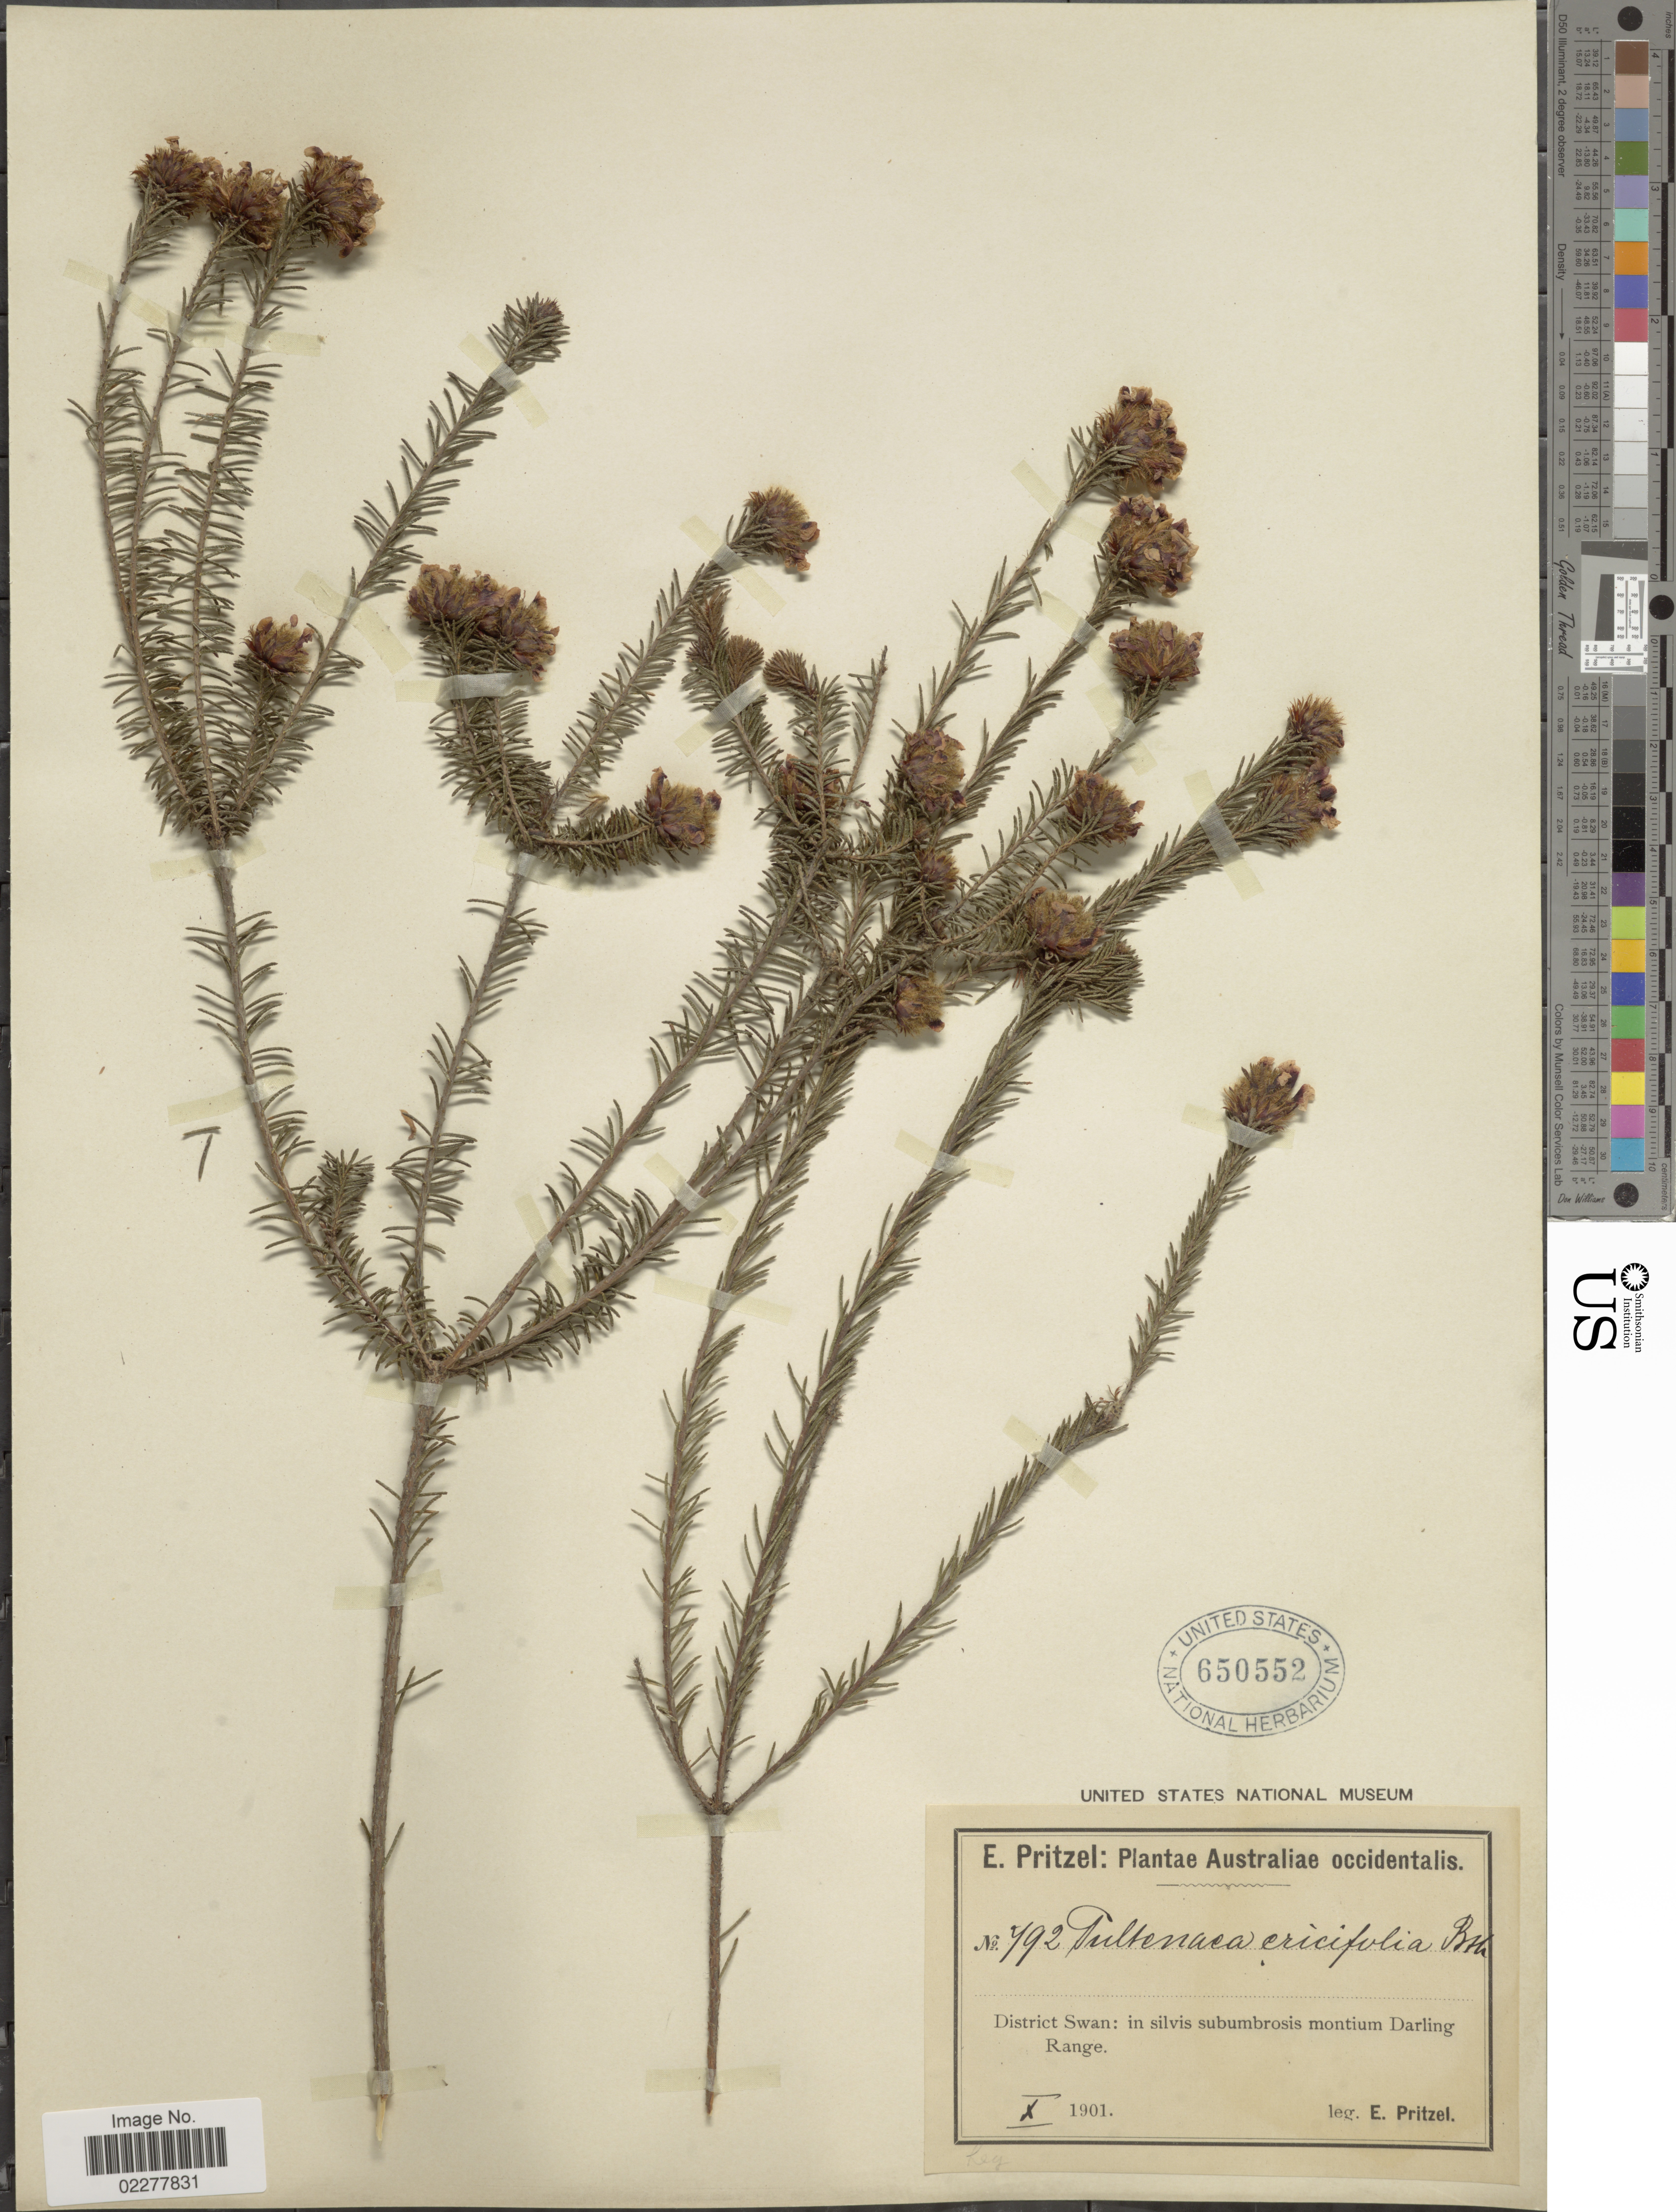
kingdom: Plantae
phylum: Tracheophyta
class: Magnoliopsida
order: Fabales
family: Fabaceae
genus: Pultenaea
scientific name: Pultenaea ericaefolia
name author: Benth.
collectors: E. G. Pritzel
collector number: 792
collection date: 1901-10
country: Australia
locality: Australiae occidentalis. District Swan.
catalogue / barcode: US 650552